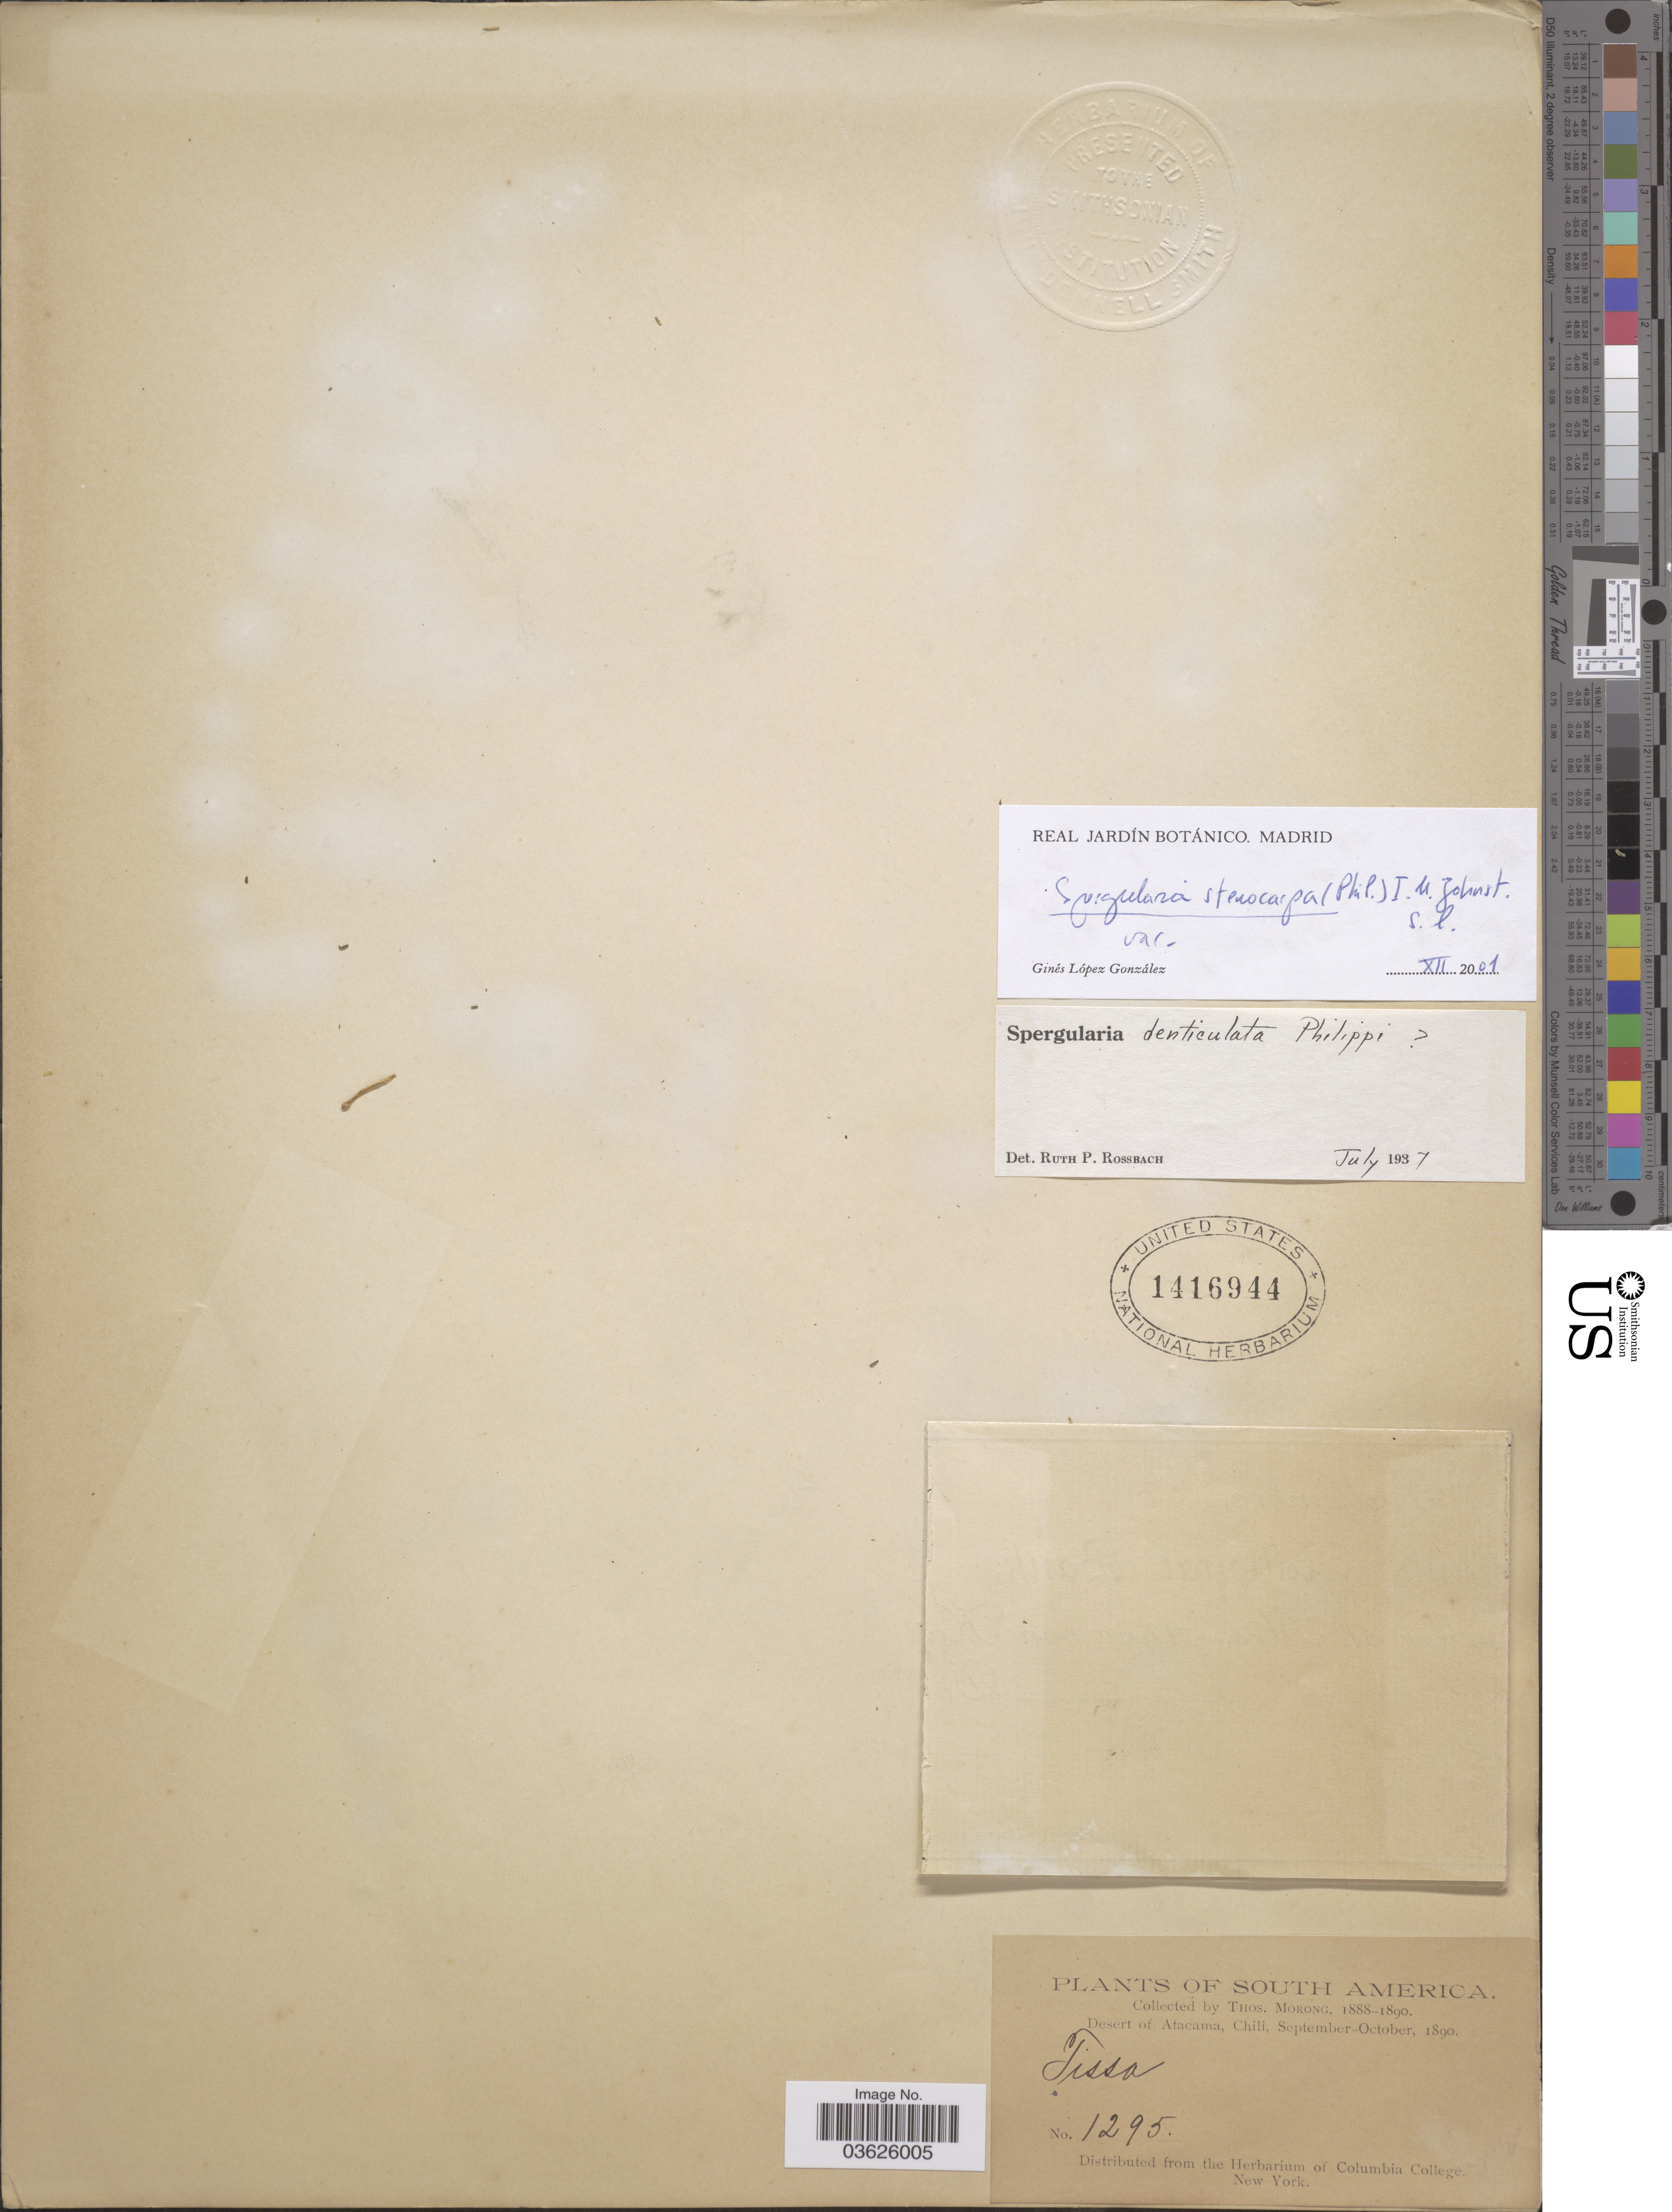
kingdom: Plantae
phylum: Tracheophyta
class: Magnoliopsida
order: Caryophyllales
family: Caryophyllaceae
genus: Spergularia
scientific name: Spergularia stenocarpa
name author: (Phil.) I.M. Johnst.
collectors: ex herb. T. Morong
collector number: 1295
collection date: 1890-09/1890-10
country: Chile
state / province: Atacama (III)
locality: Desert of Atacama.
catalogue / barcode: US 1416944